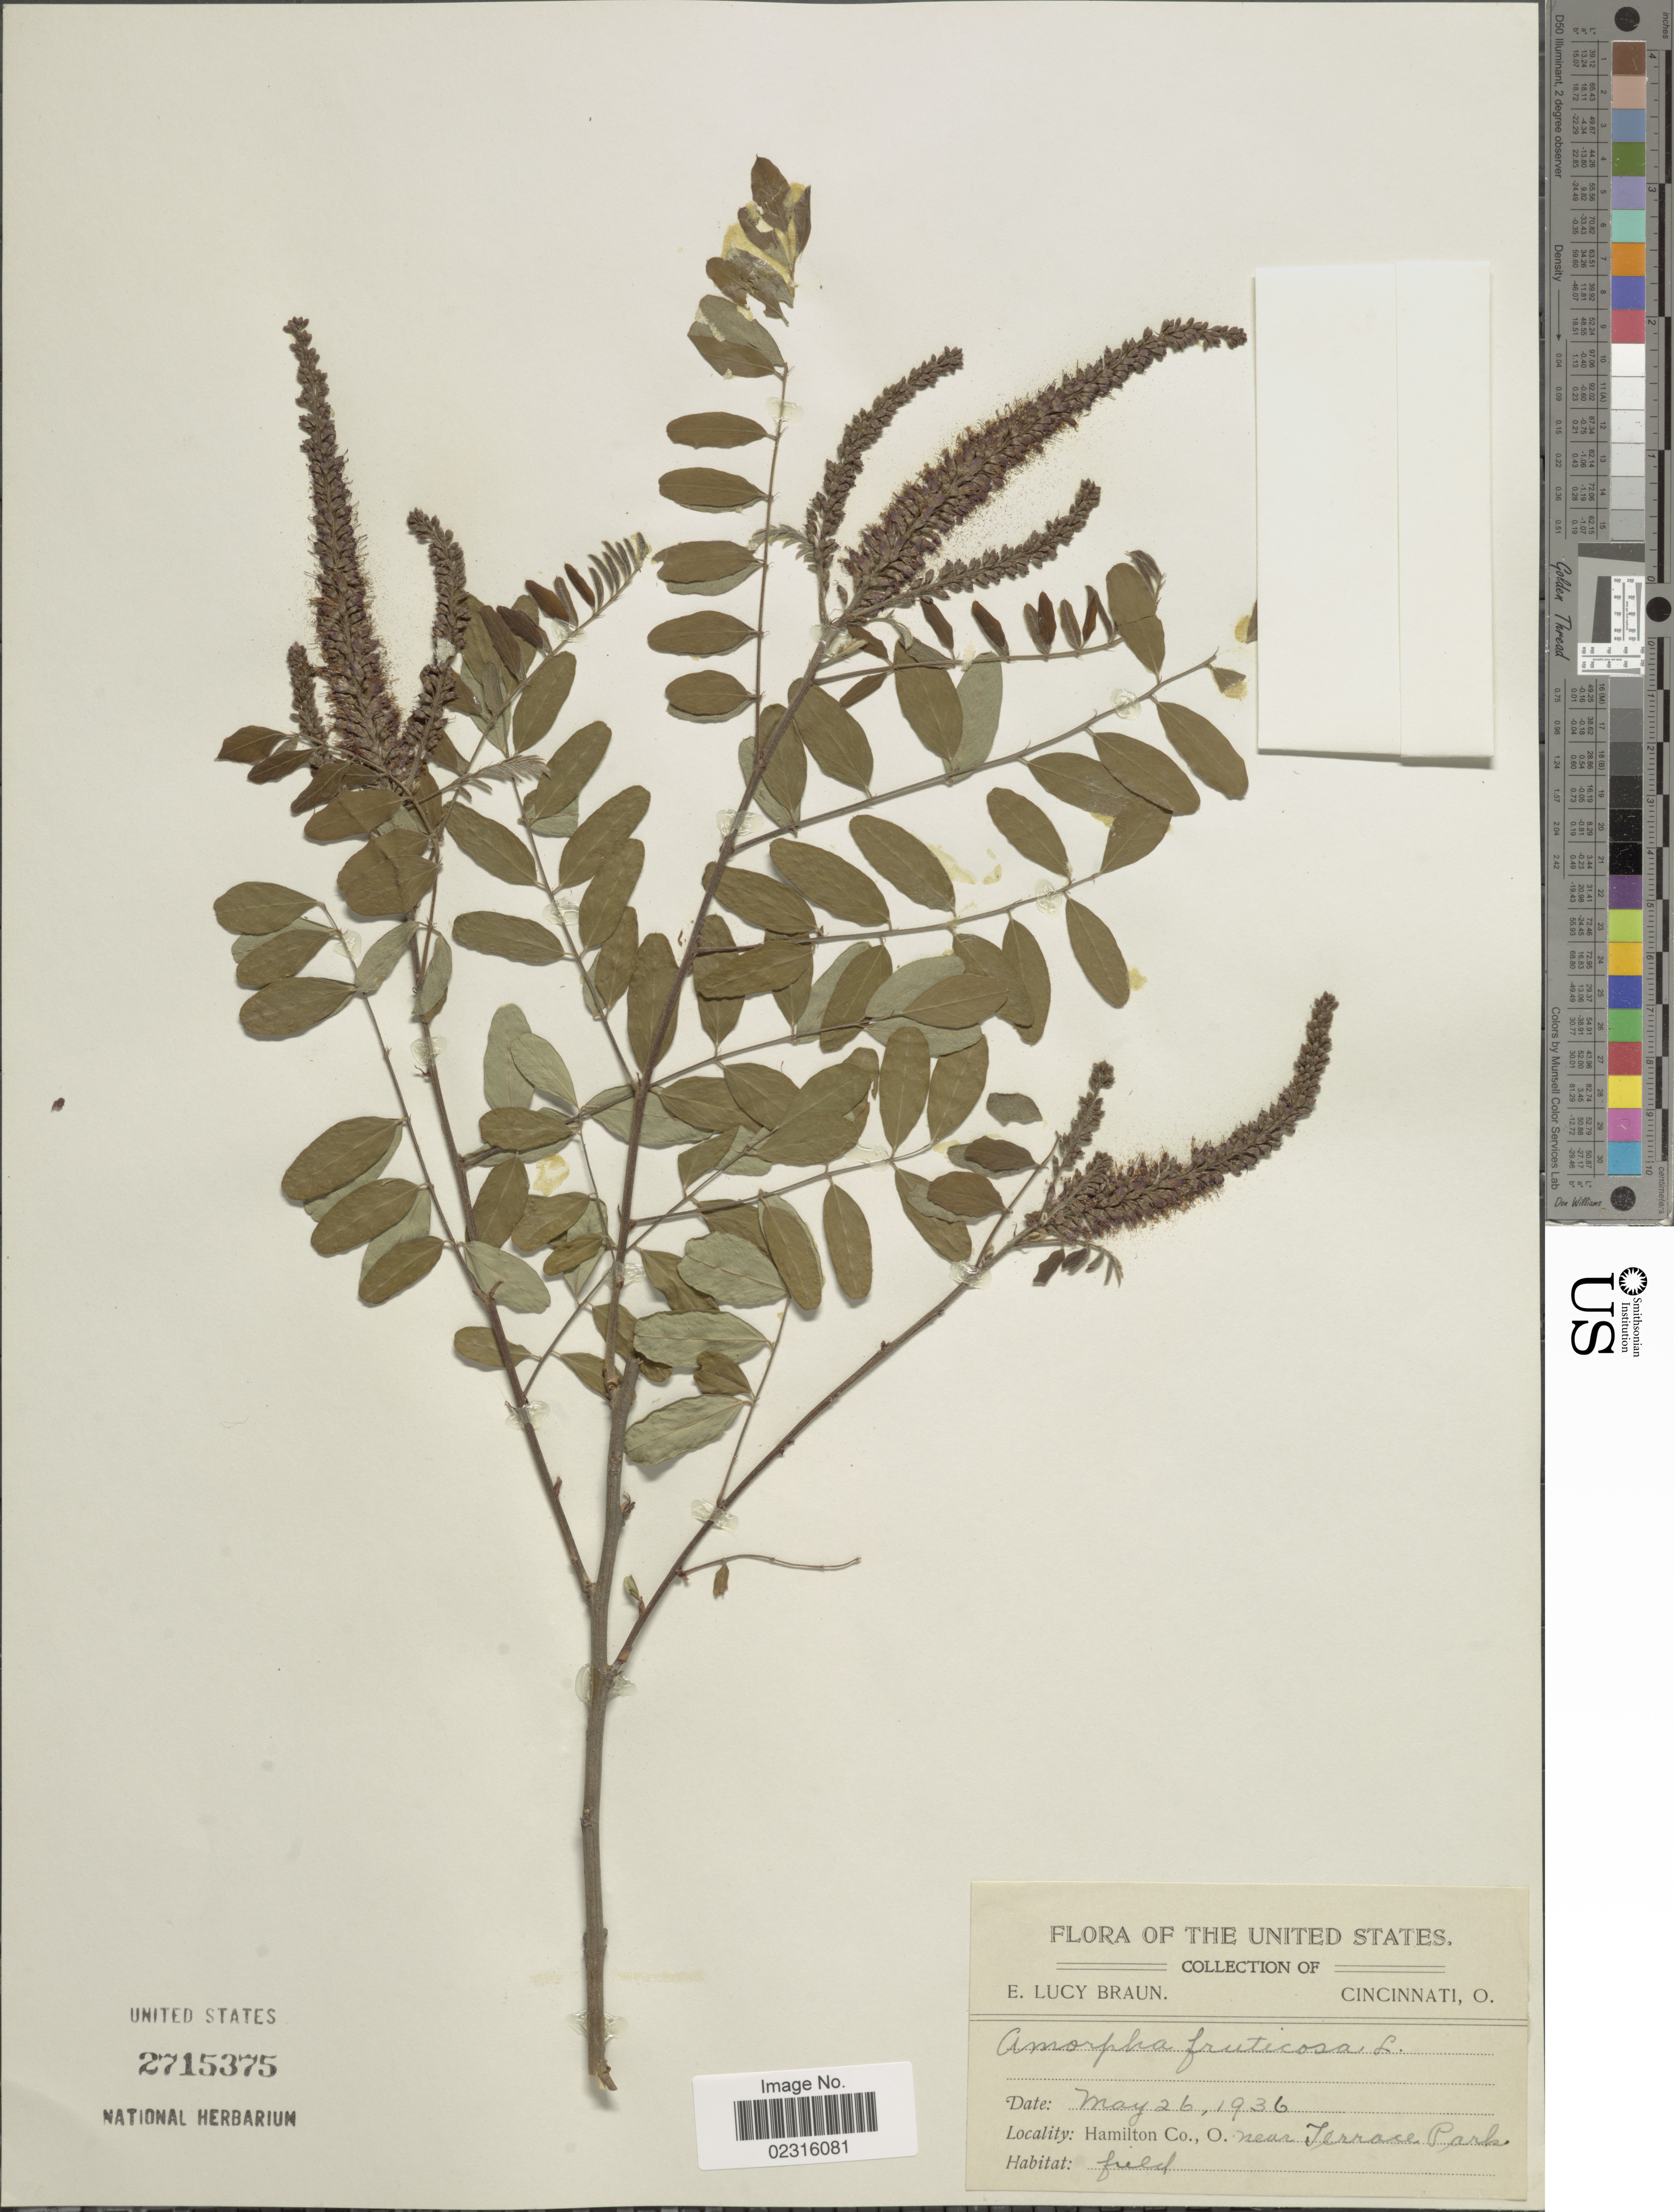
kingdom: Plantae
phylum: Tracheophyta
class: Magnoliopsida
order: Fabales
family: Fabaceae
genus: Amorpha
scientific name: Amorpha fruticosa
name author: L.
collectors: E. L. Braun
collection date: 1936-05-26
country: United States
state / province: Ohio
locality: Hamilton Co., near Terrace Park, field.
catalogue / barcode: US 2715375